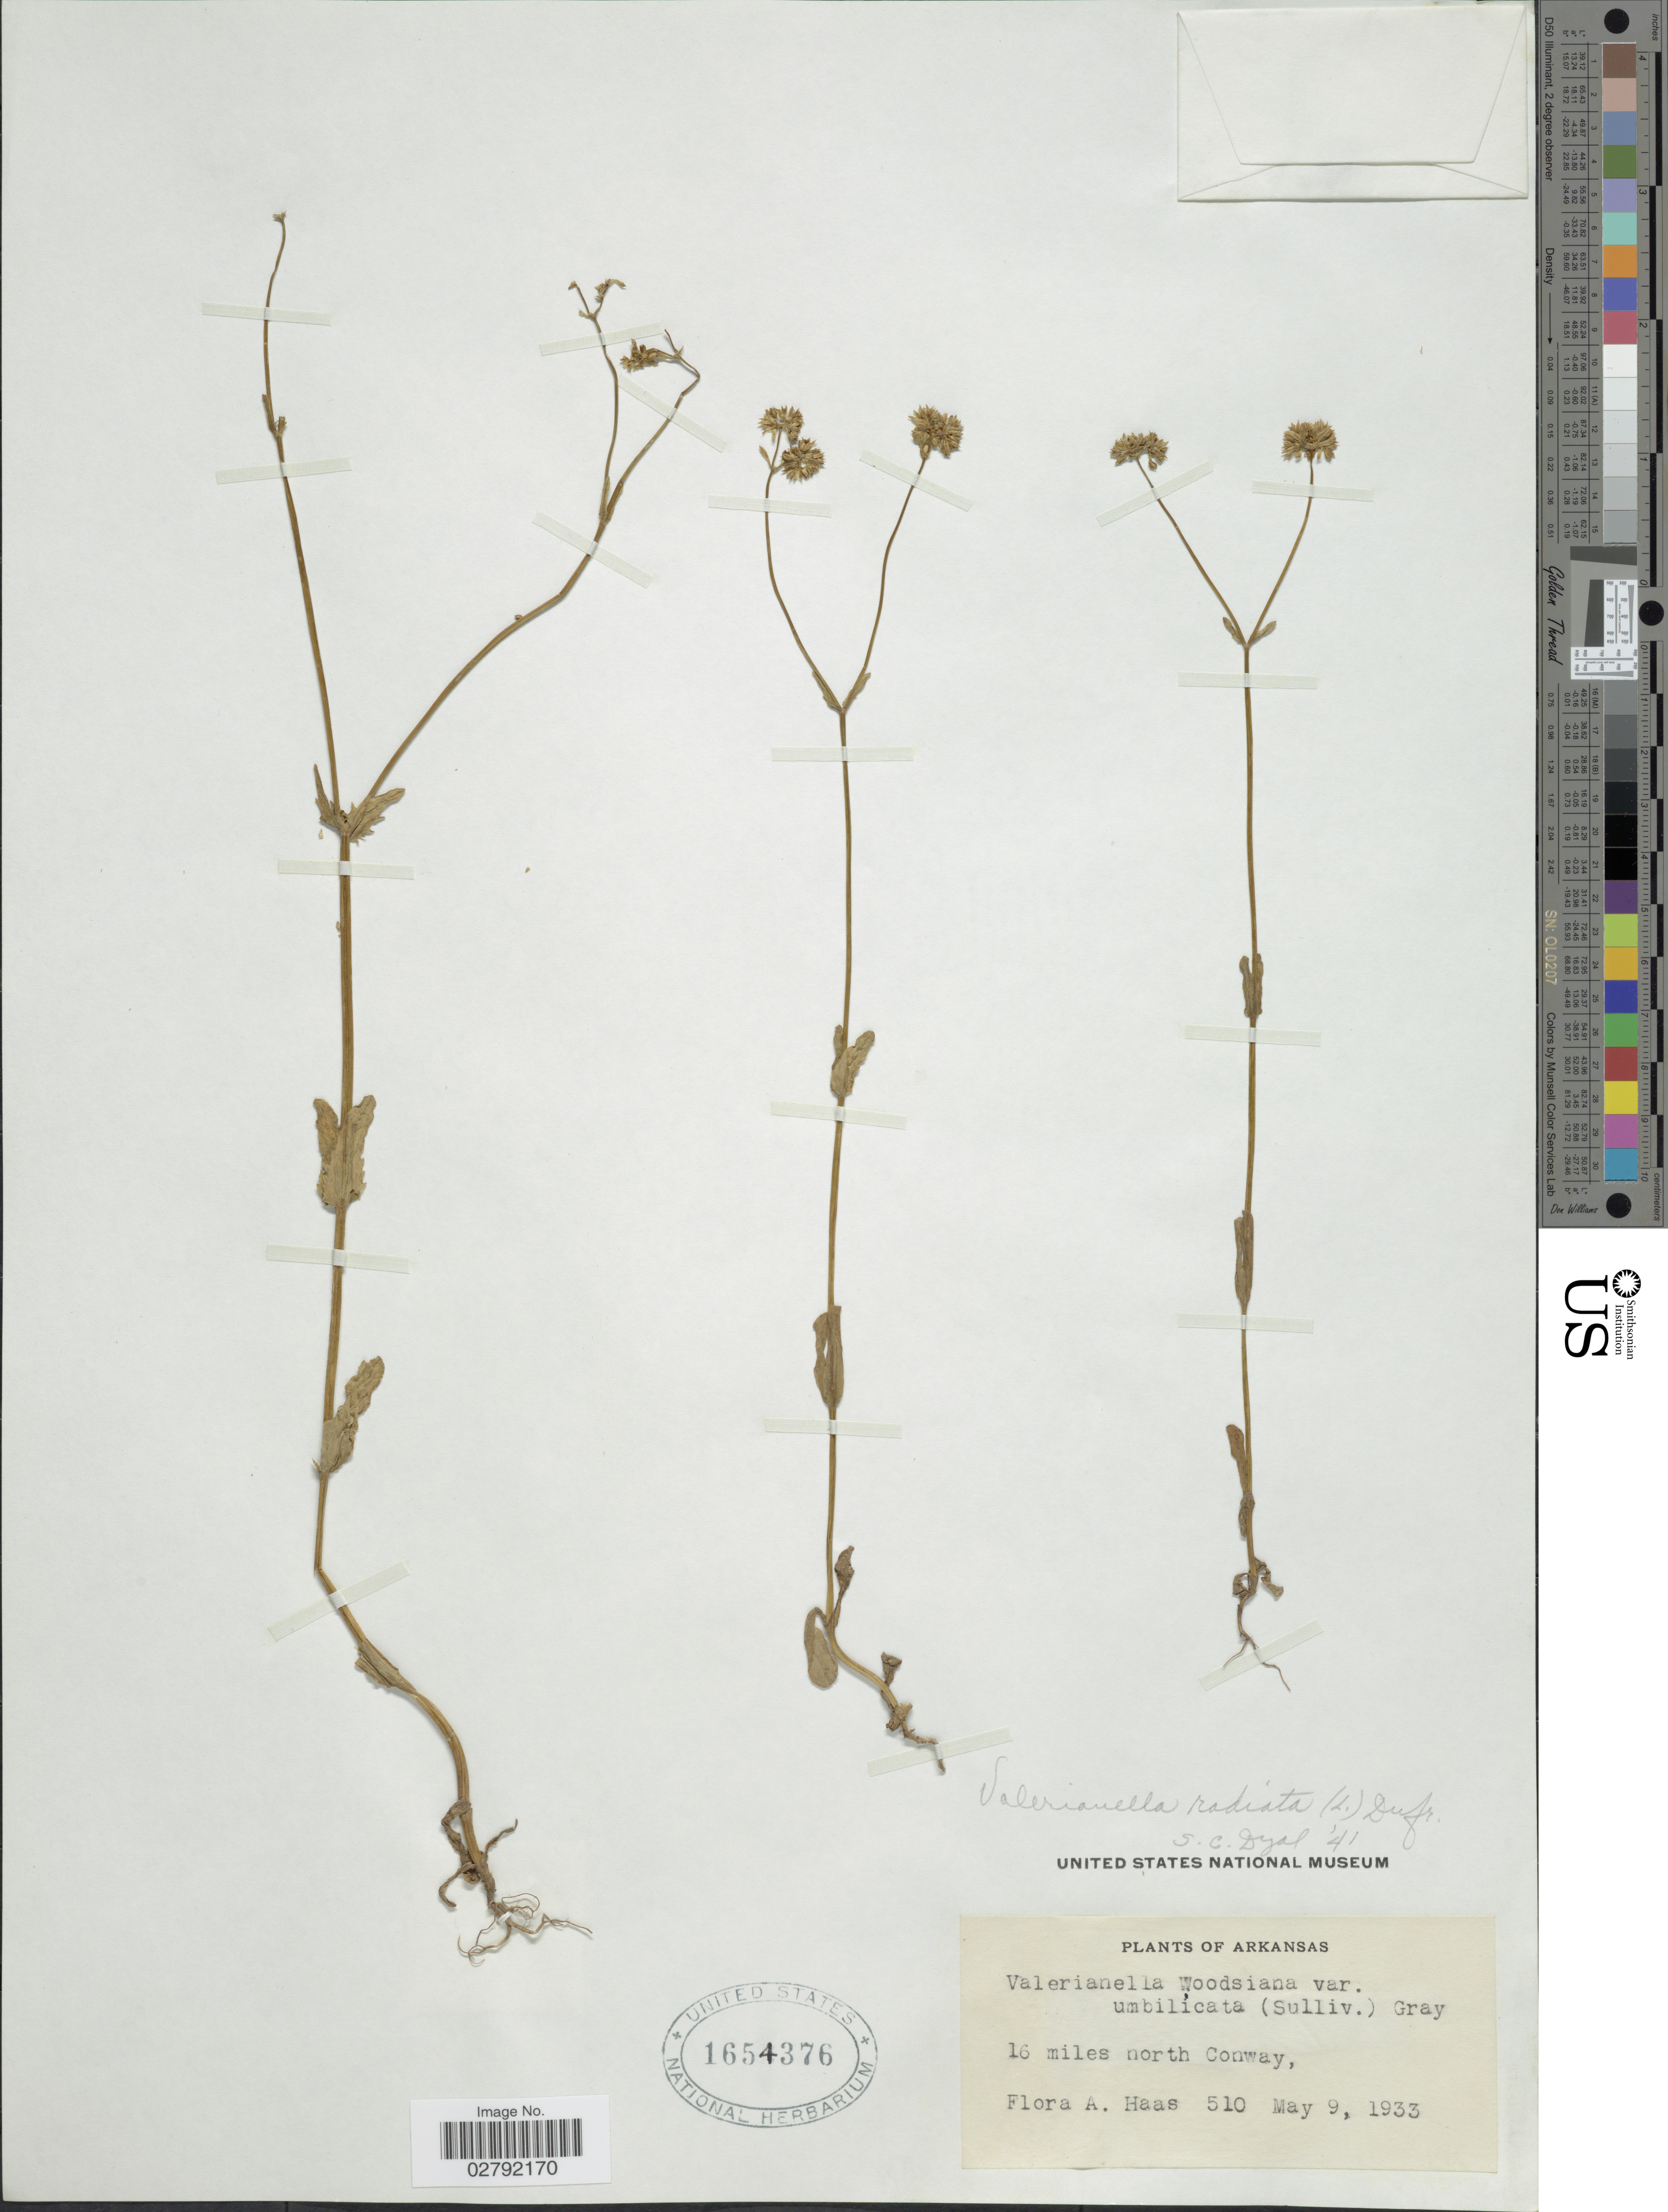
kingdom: Plantae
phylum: Tracheophyta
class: Magnoliopsida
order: Dipsacales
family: Caprifoliaceae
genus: Valerianella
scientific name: Valerianella radiata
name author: (L.) Dufr.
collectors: F. A. Haas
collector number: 510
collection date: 1933-05-09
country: United States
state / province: Arkansas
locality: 16 miles north Conway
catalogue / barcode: US 1654376